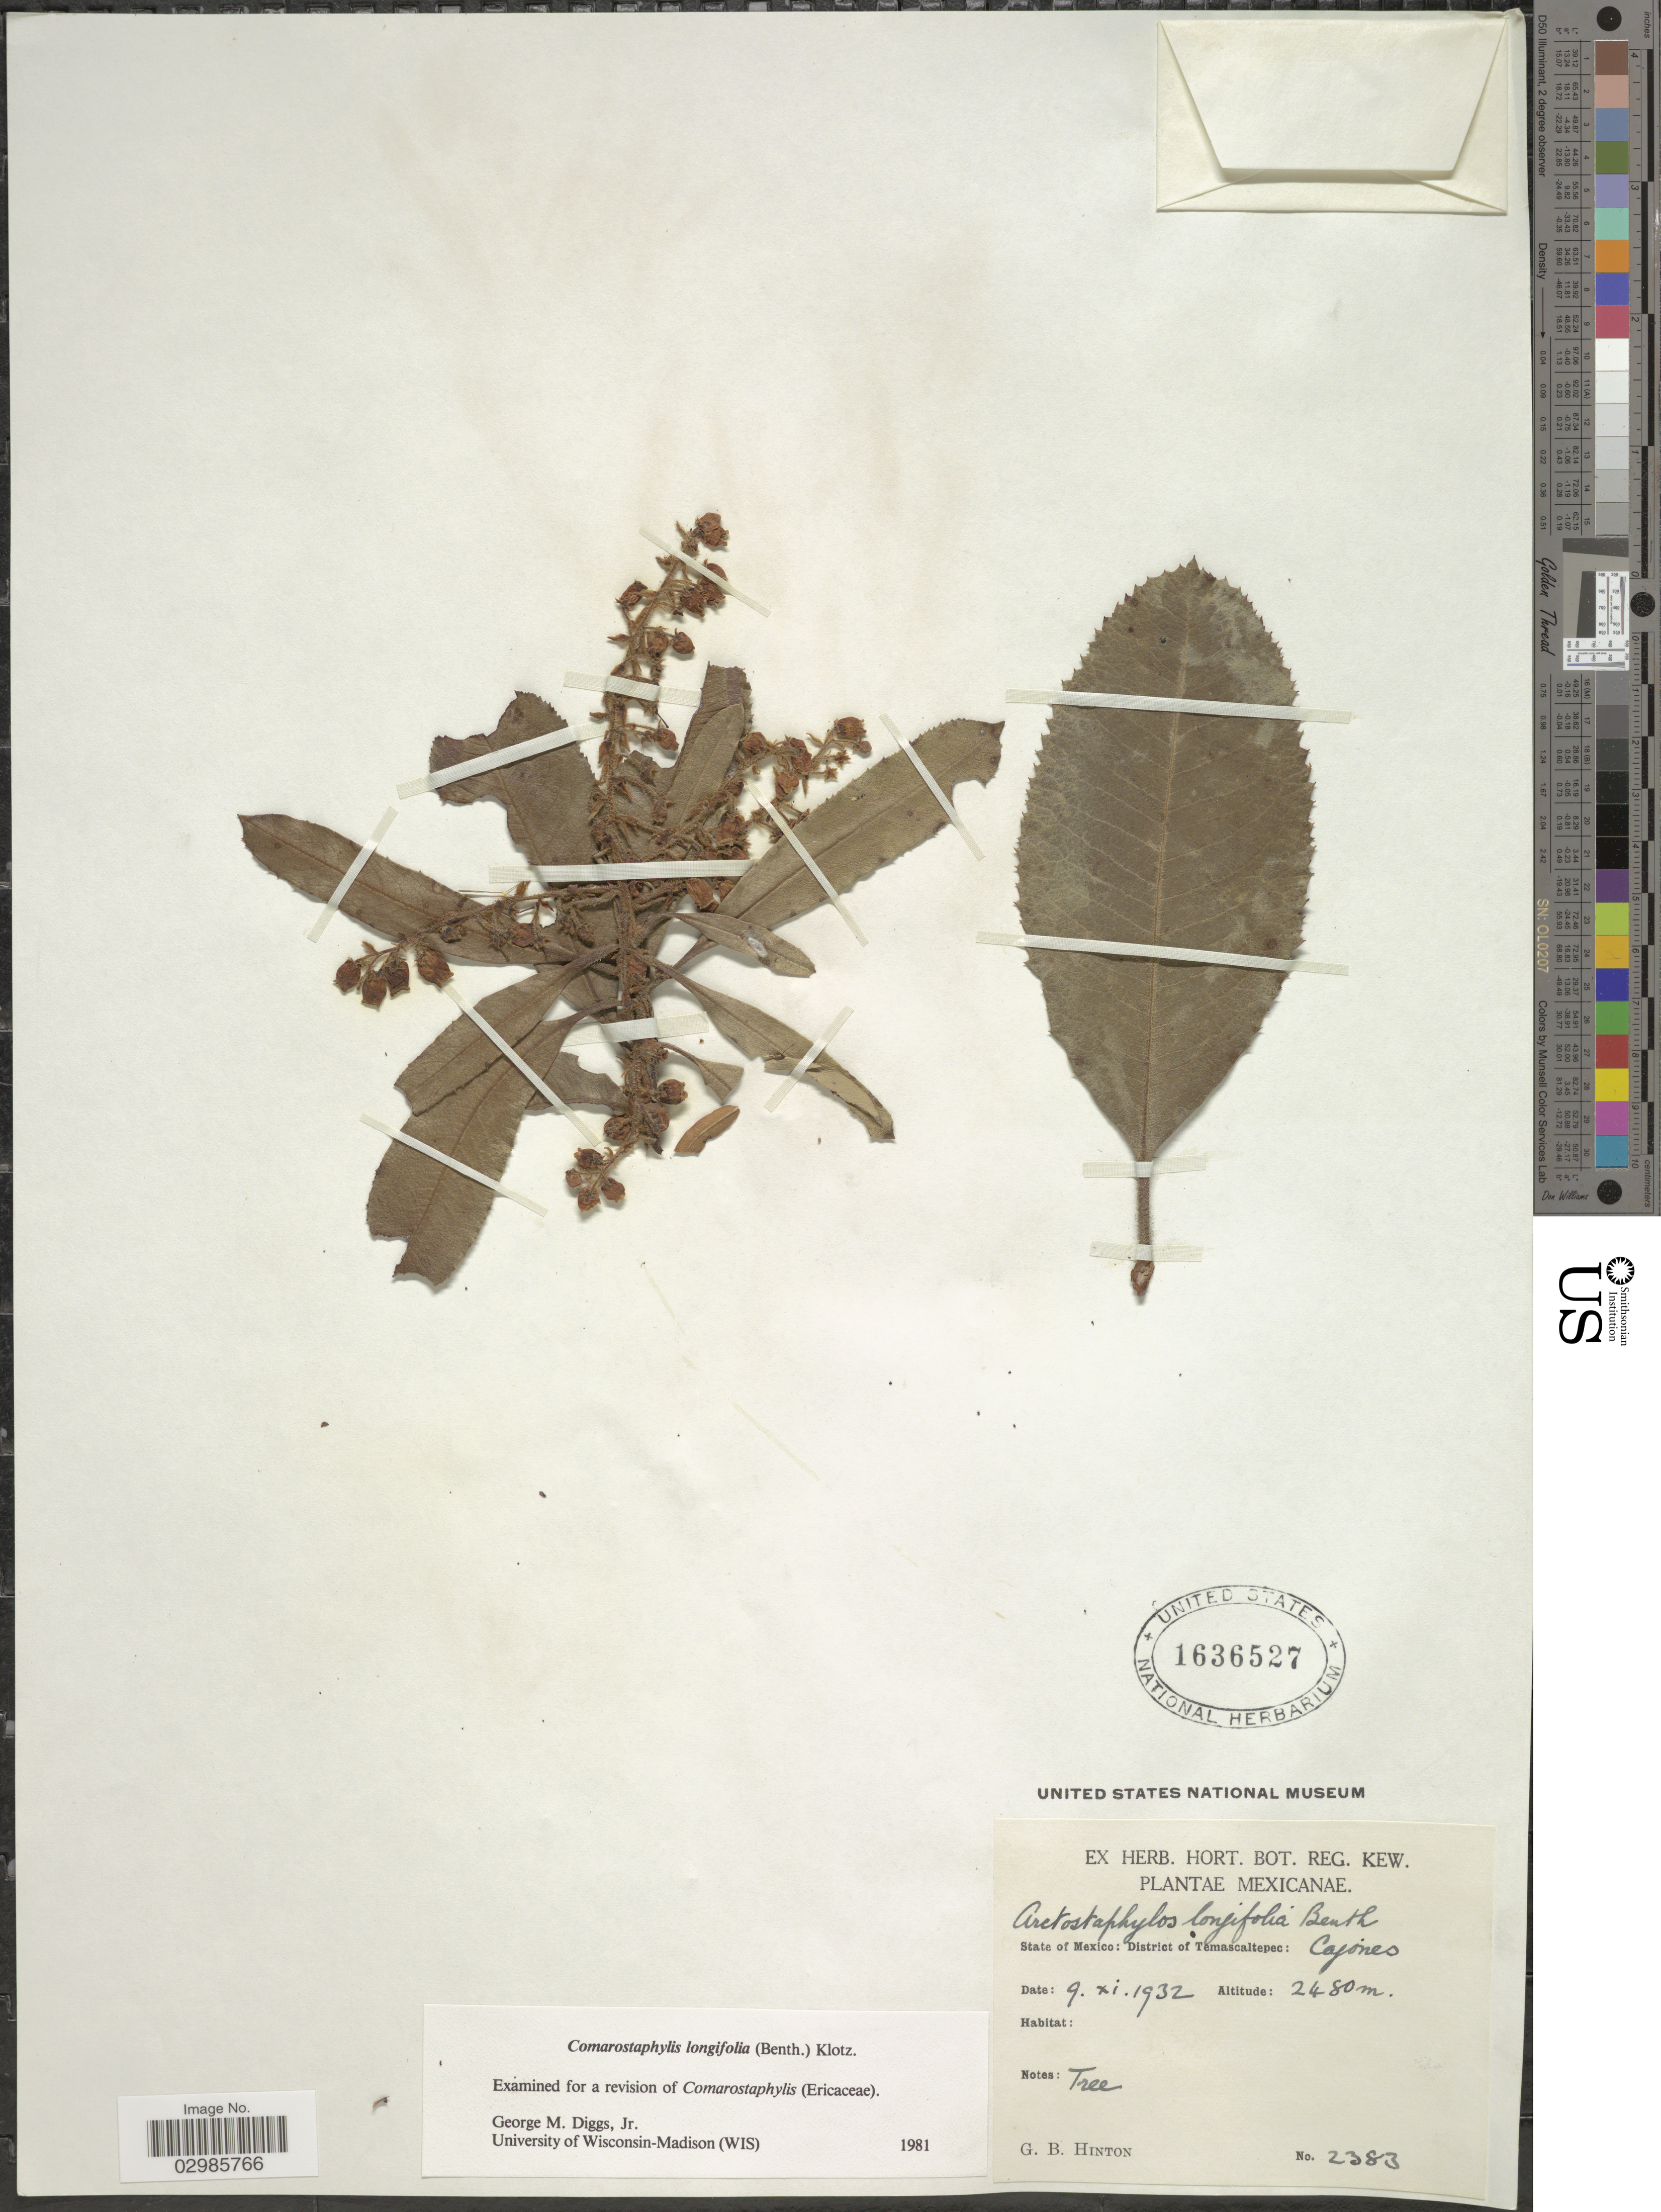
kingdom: Plantae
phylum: Tracheophyta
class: Magnoliopsida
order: Ericales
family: Ericaceae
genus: Comarostaphylis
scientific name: Comarostaphylis longifolia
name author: (Benth.) Klotzsch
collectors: G. B. Hinton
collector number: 2383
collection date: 1932-11-09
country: Mexico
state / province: México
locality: District of Temascaltepec: Cajones.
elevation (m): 2480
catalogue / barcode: US 1636527